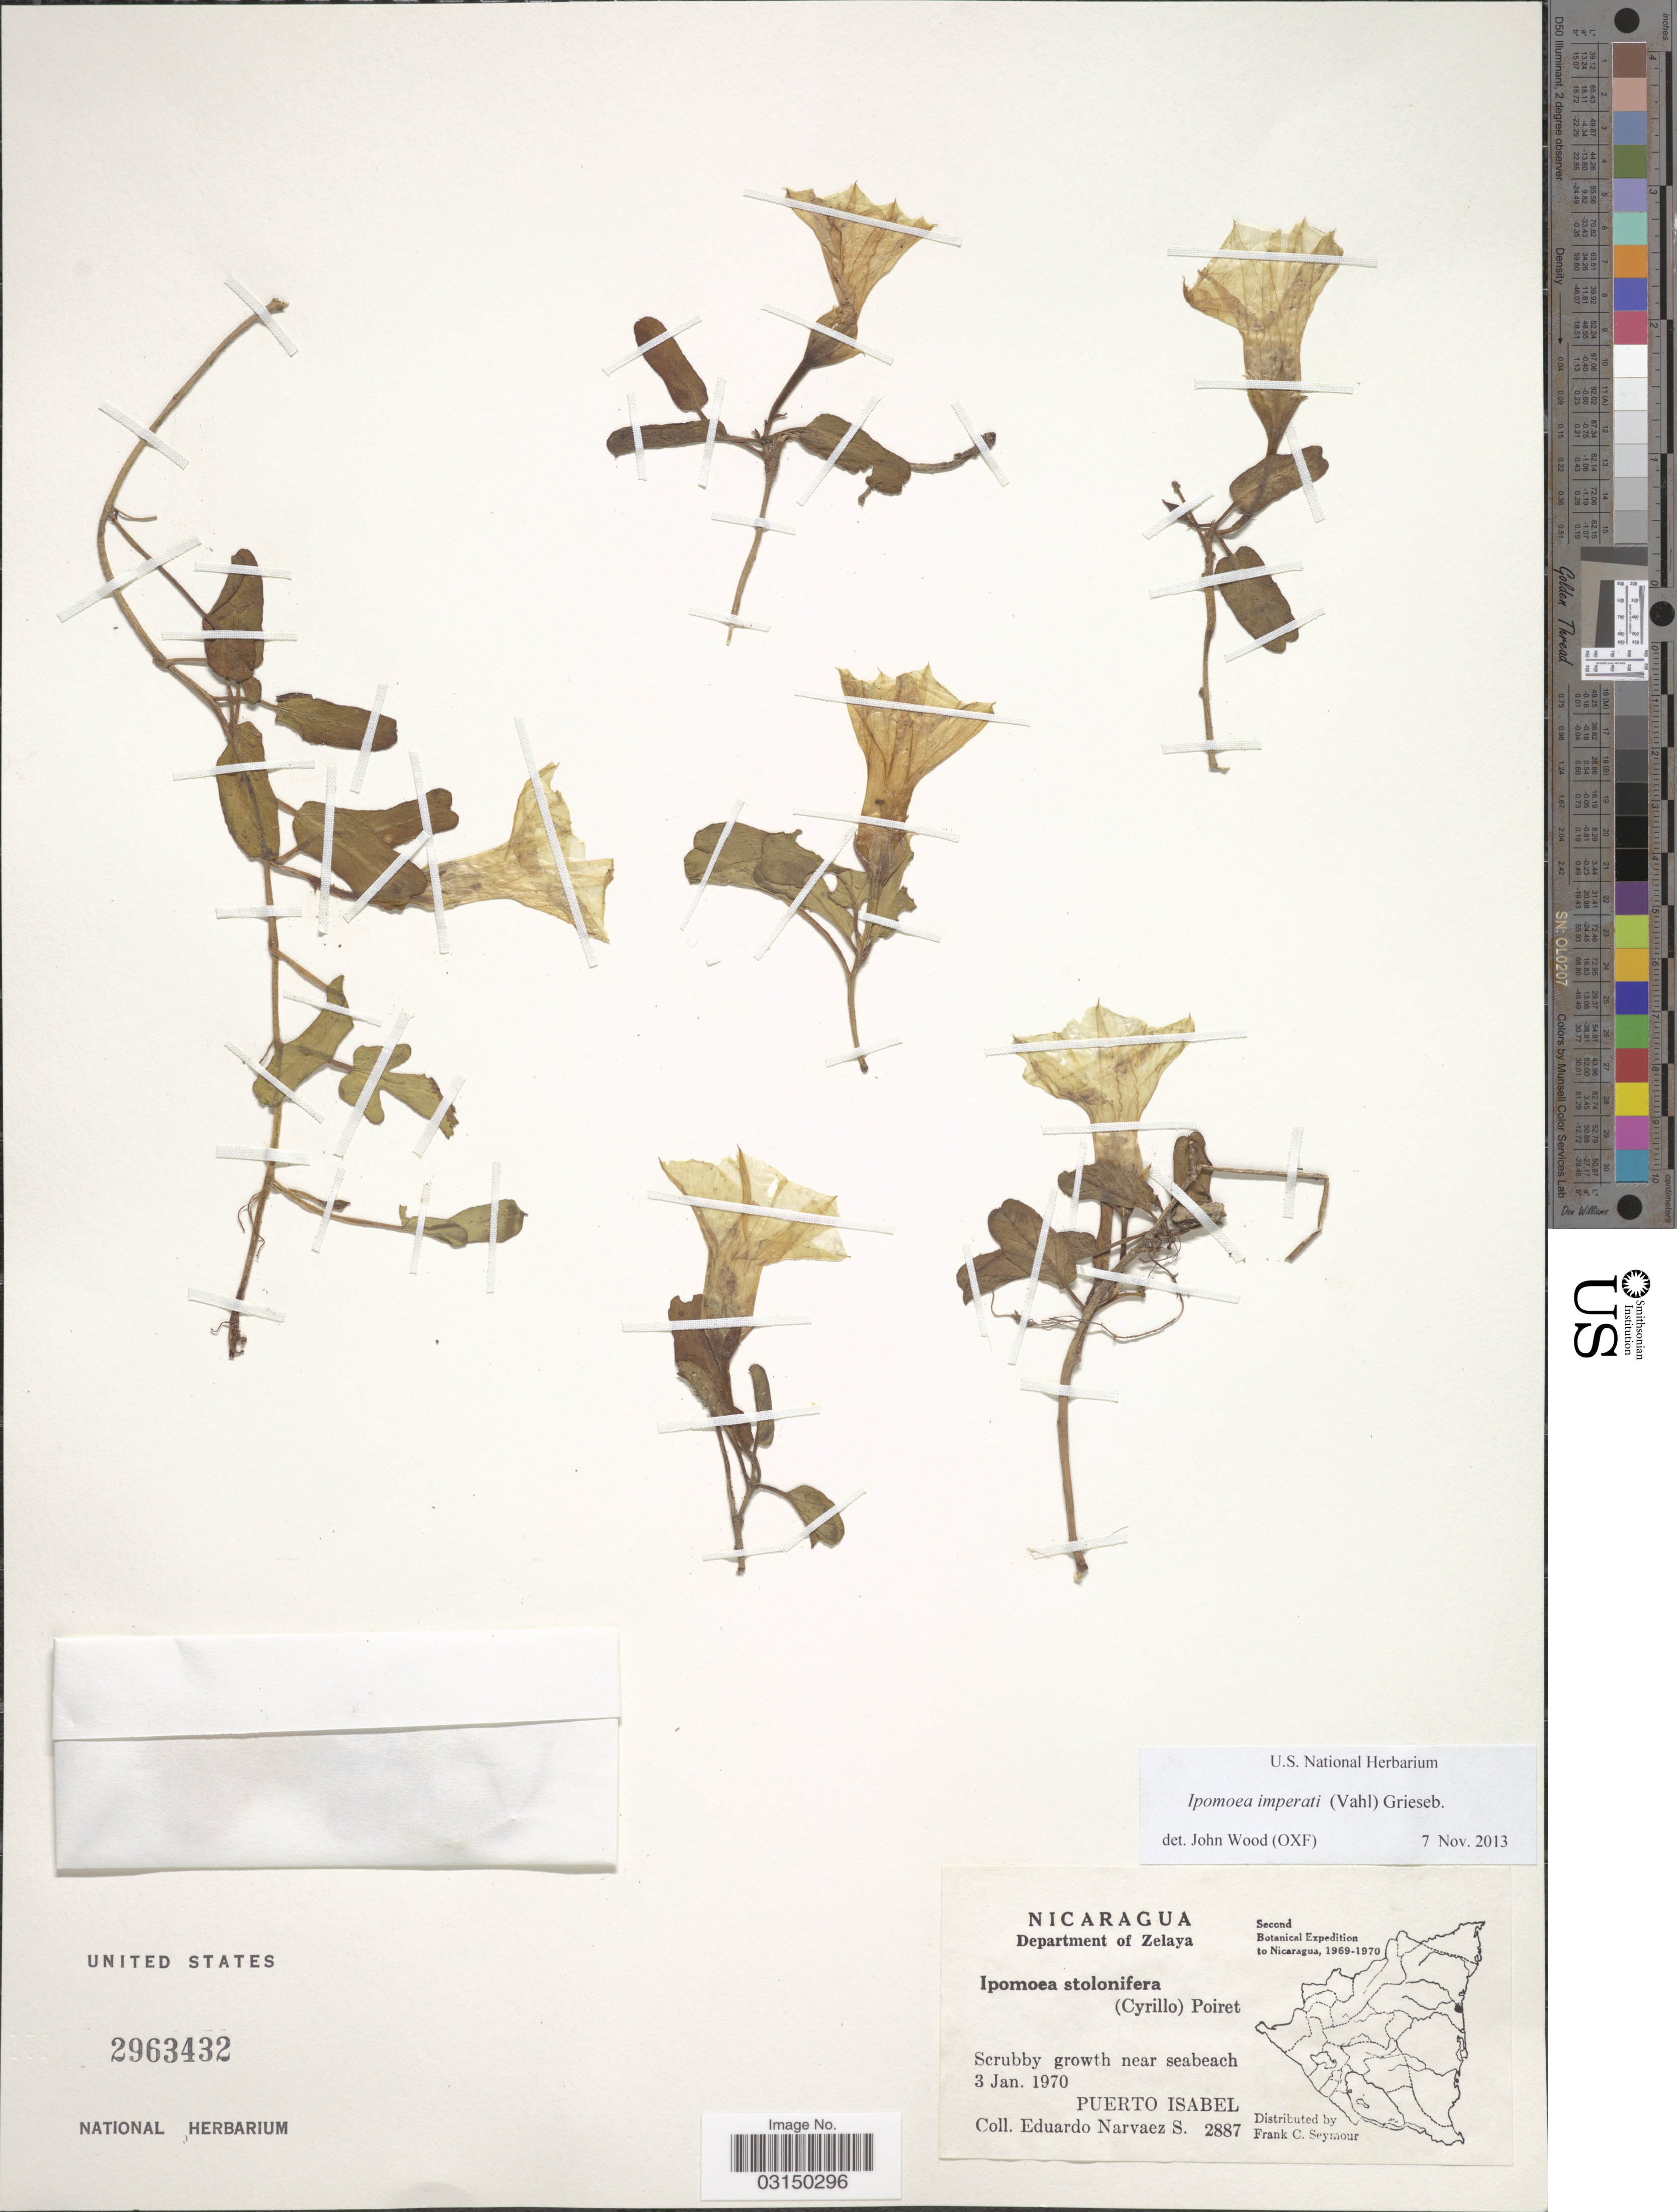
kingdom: Plantae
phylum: Tracheophyta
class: Magnoliopsida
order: Solanales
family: Convolvulaceae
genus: Ipomoea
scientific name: Ipomoea imperati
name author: (Vahl) Griseb.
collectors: E. Narvaez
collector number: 2887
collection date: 1970-01-03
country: Nicaragua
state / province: Atlántico Norte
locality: Department of Zelaya. Puerto Isabel.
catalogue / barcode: US 2963432